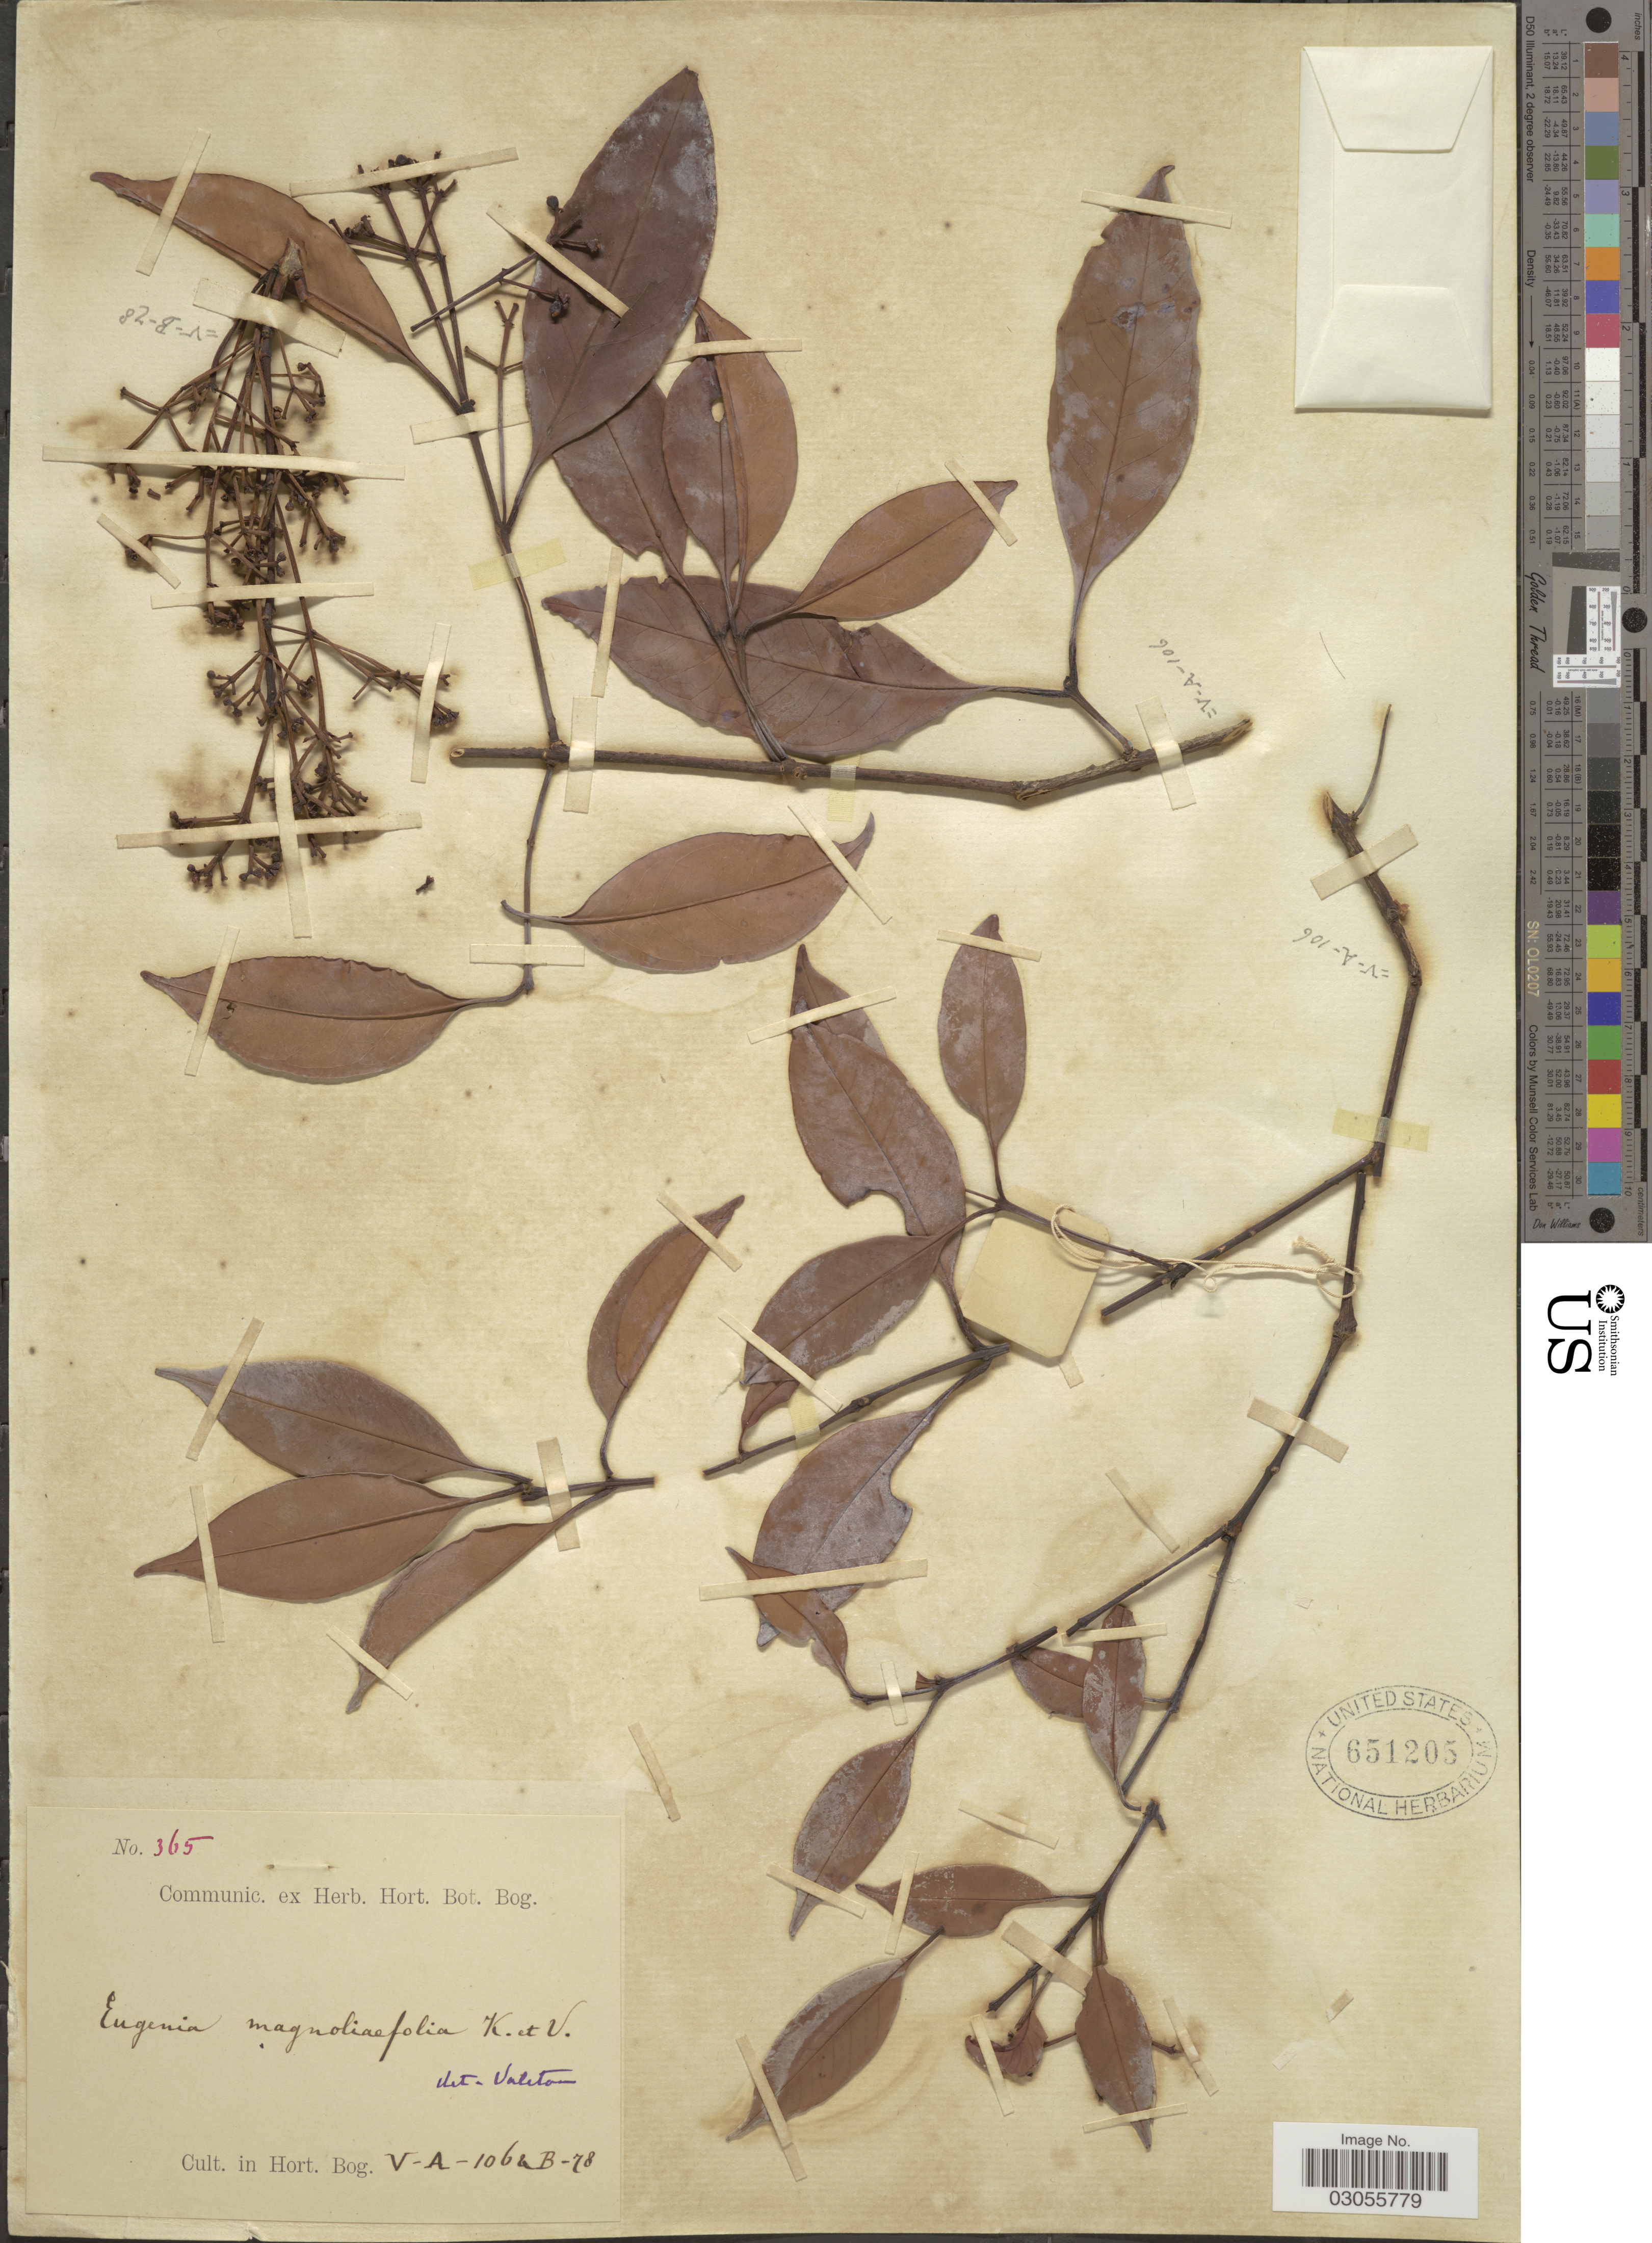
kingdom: Plantae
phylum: Tracheophyta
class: Magnoliopsida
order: Myrtales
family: Myrtaceae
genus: Syzygium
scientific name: Syzygium magnoliifolium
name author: (Blume) DC.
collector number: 365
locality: In Hort. Bog. V-A-106aB-78 [interpreted].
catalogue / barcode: US 651205